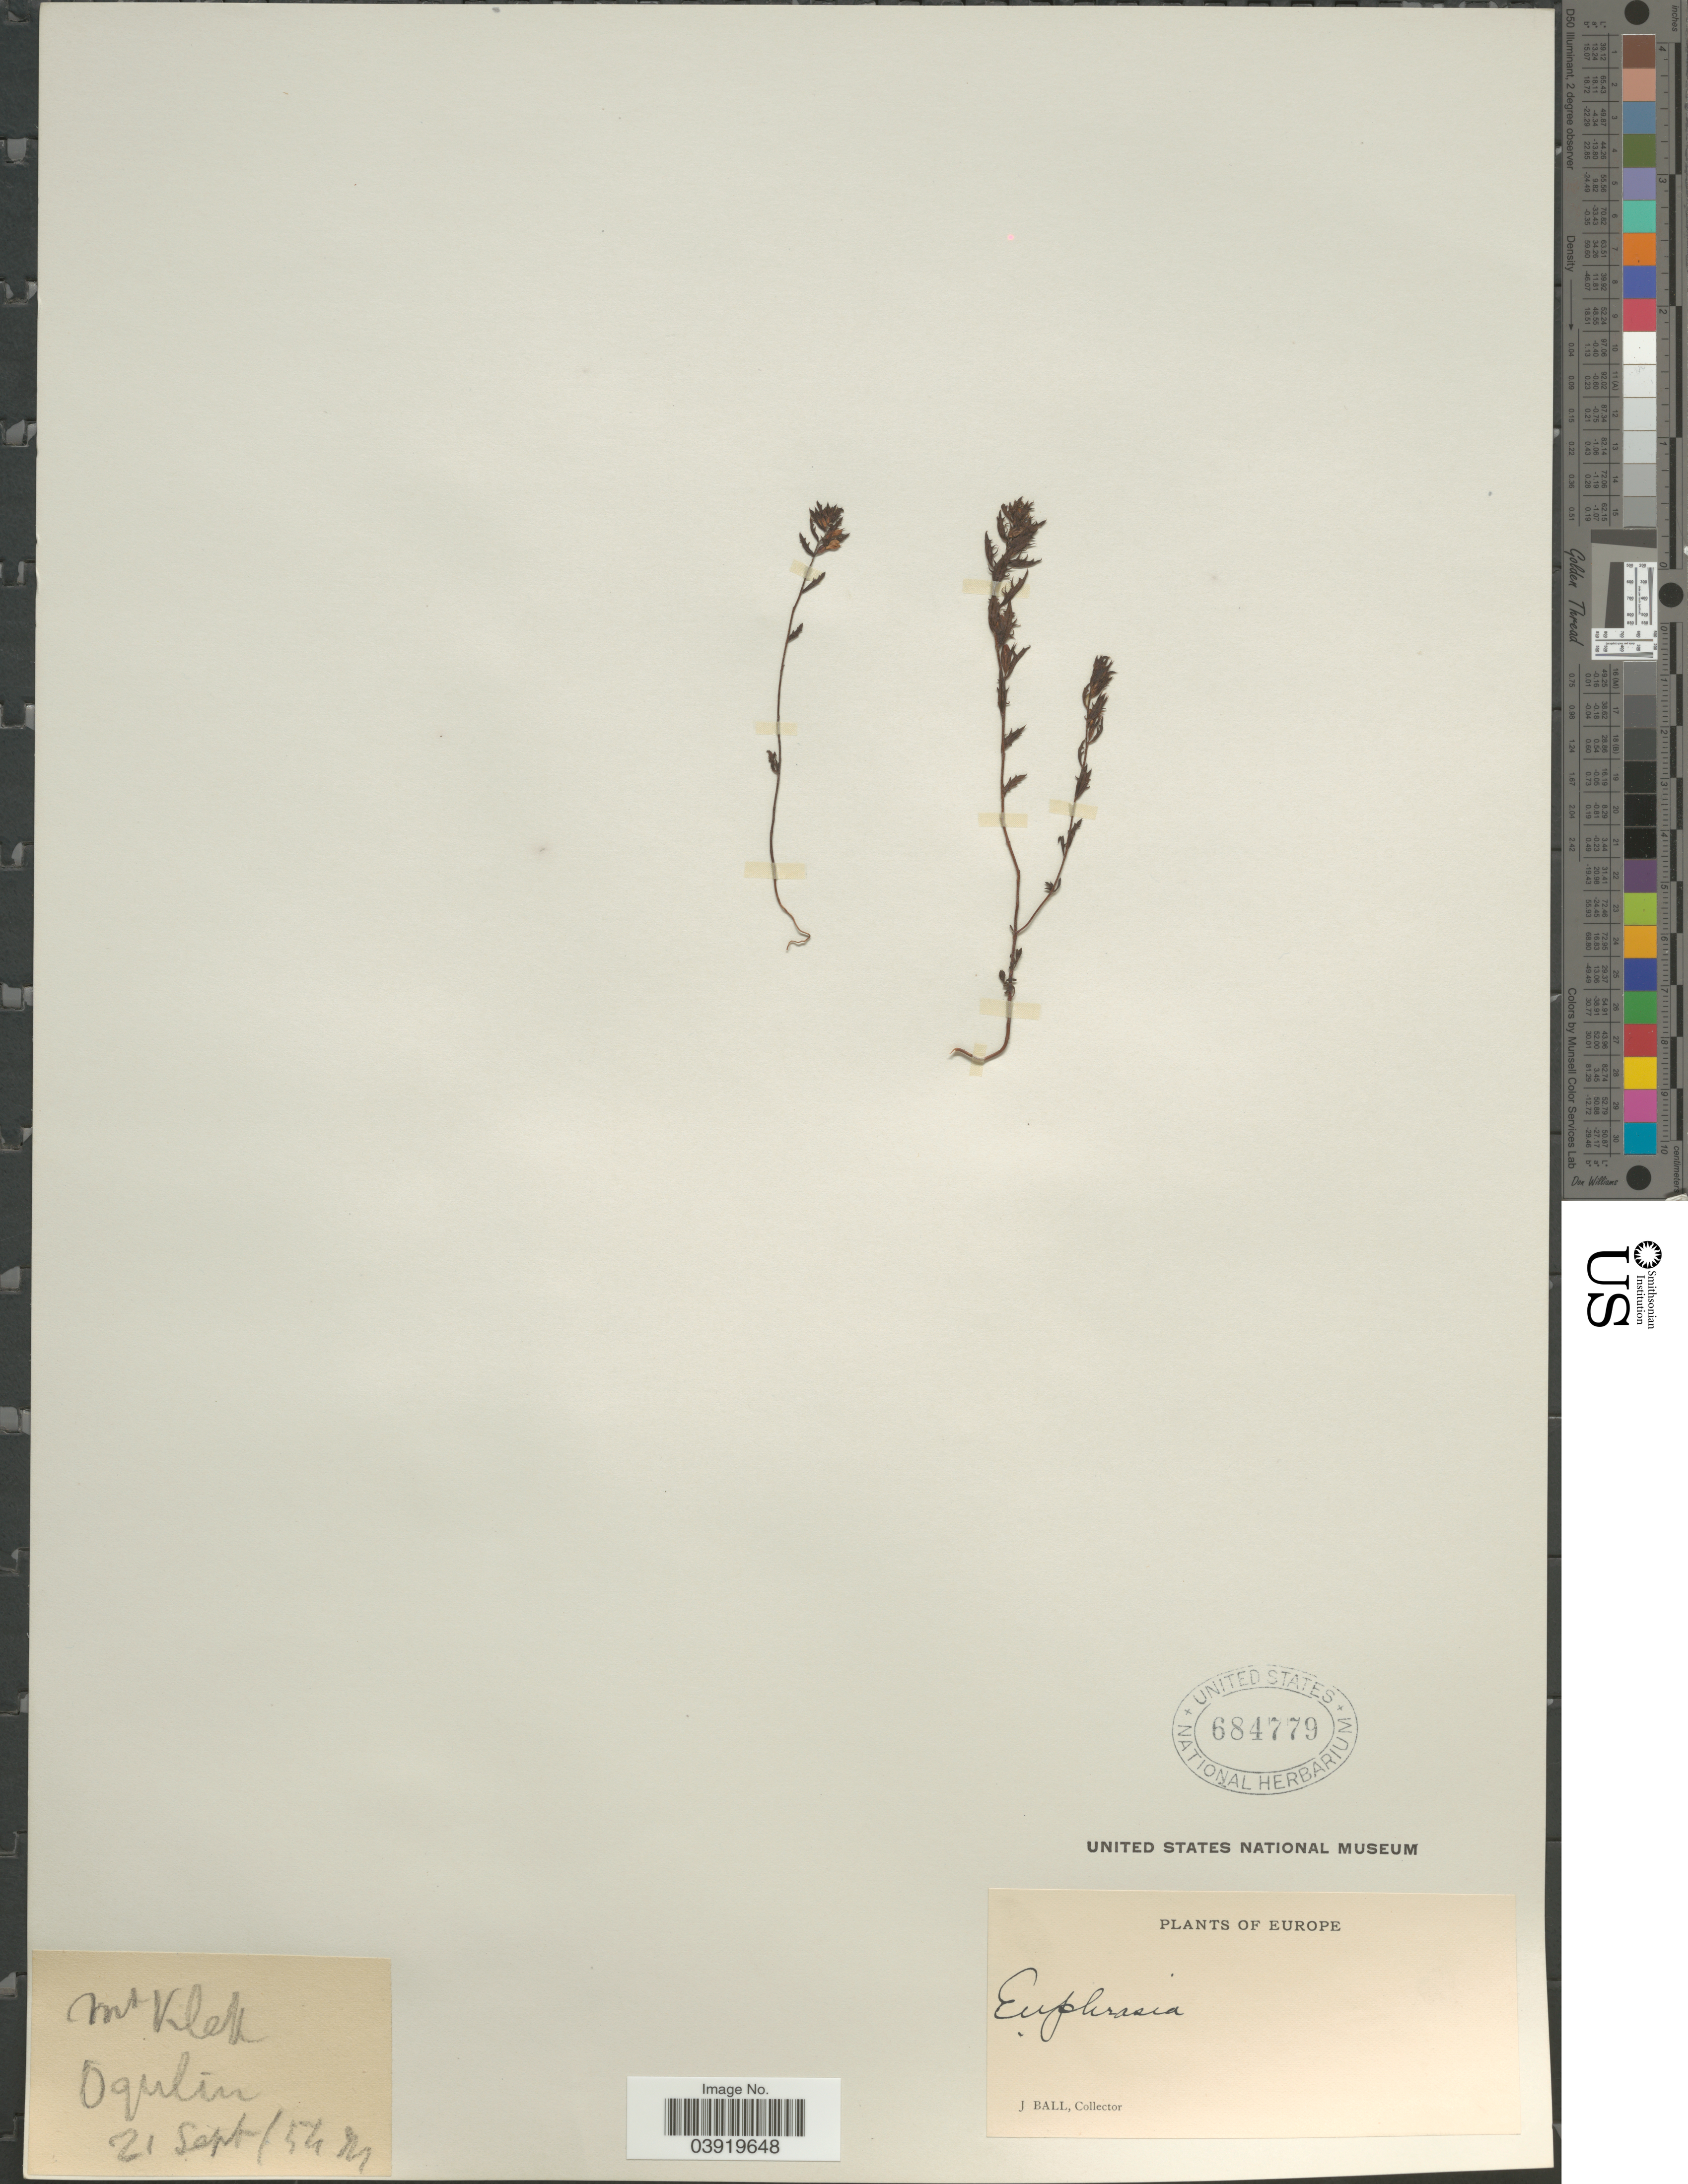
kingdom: Plantae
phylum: Tracheophyta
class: Magnoliopsida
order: Lamiales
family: Orobanchaceae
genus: Euphrasia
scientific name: Euphrasia sp.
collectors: J. Ball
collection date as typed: Transcribed d/m/y: 21/9/54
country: Croatia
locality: Mt. Klek. Oqulin. Europe.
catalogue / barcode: US 684779